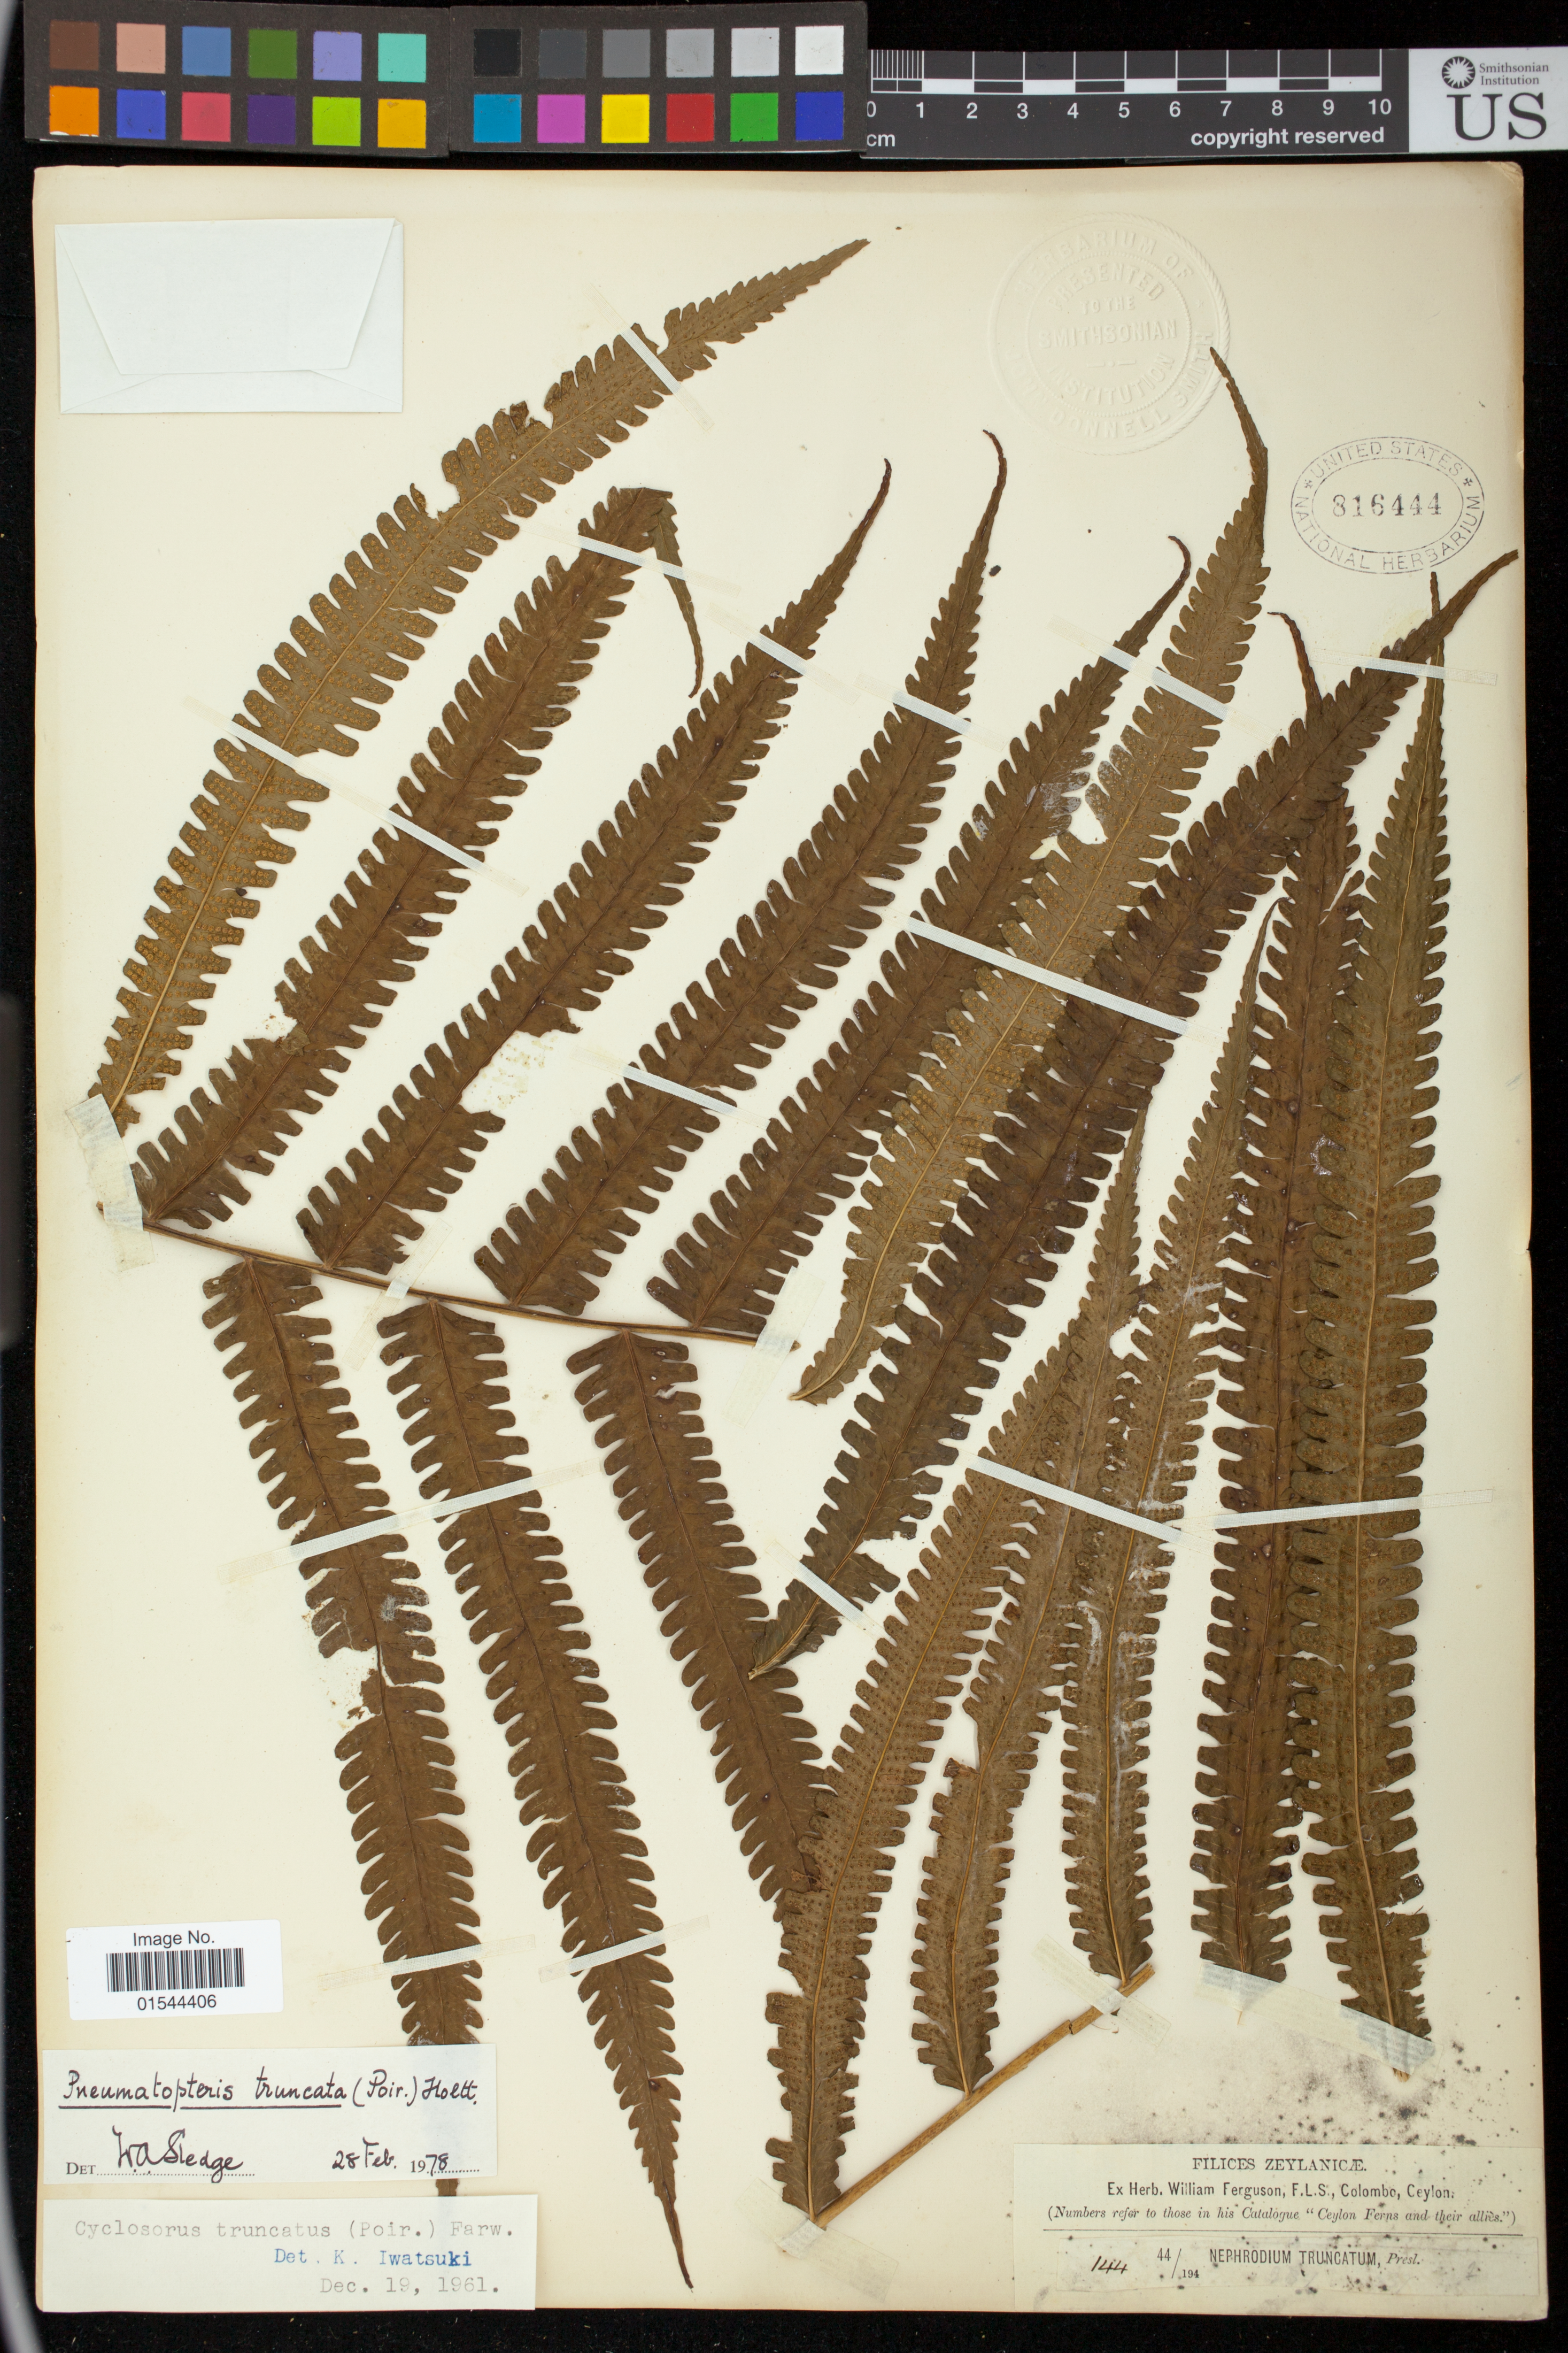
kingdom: Plantae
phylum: Tracheophyta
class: Polypodiopsida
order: Polypodiales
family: Thelypteridaceae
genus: Pneumatopteris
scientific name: Pneumatopteris truncata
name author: (Poir.) Holttum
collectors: W. Ferguson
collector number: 144 44/194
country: Sri Lanka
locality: Colombo, Ceylon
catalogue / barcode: US 816444